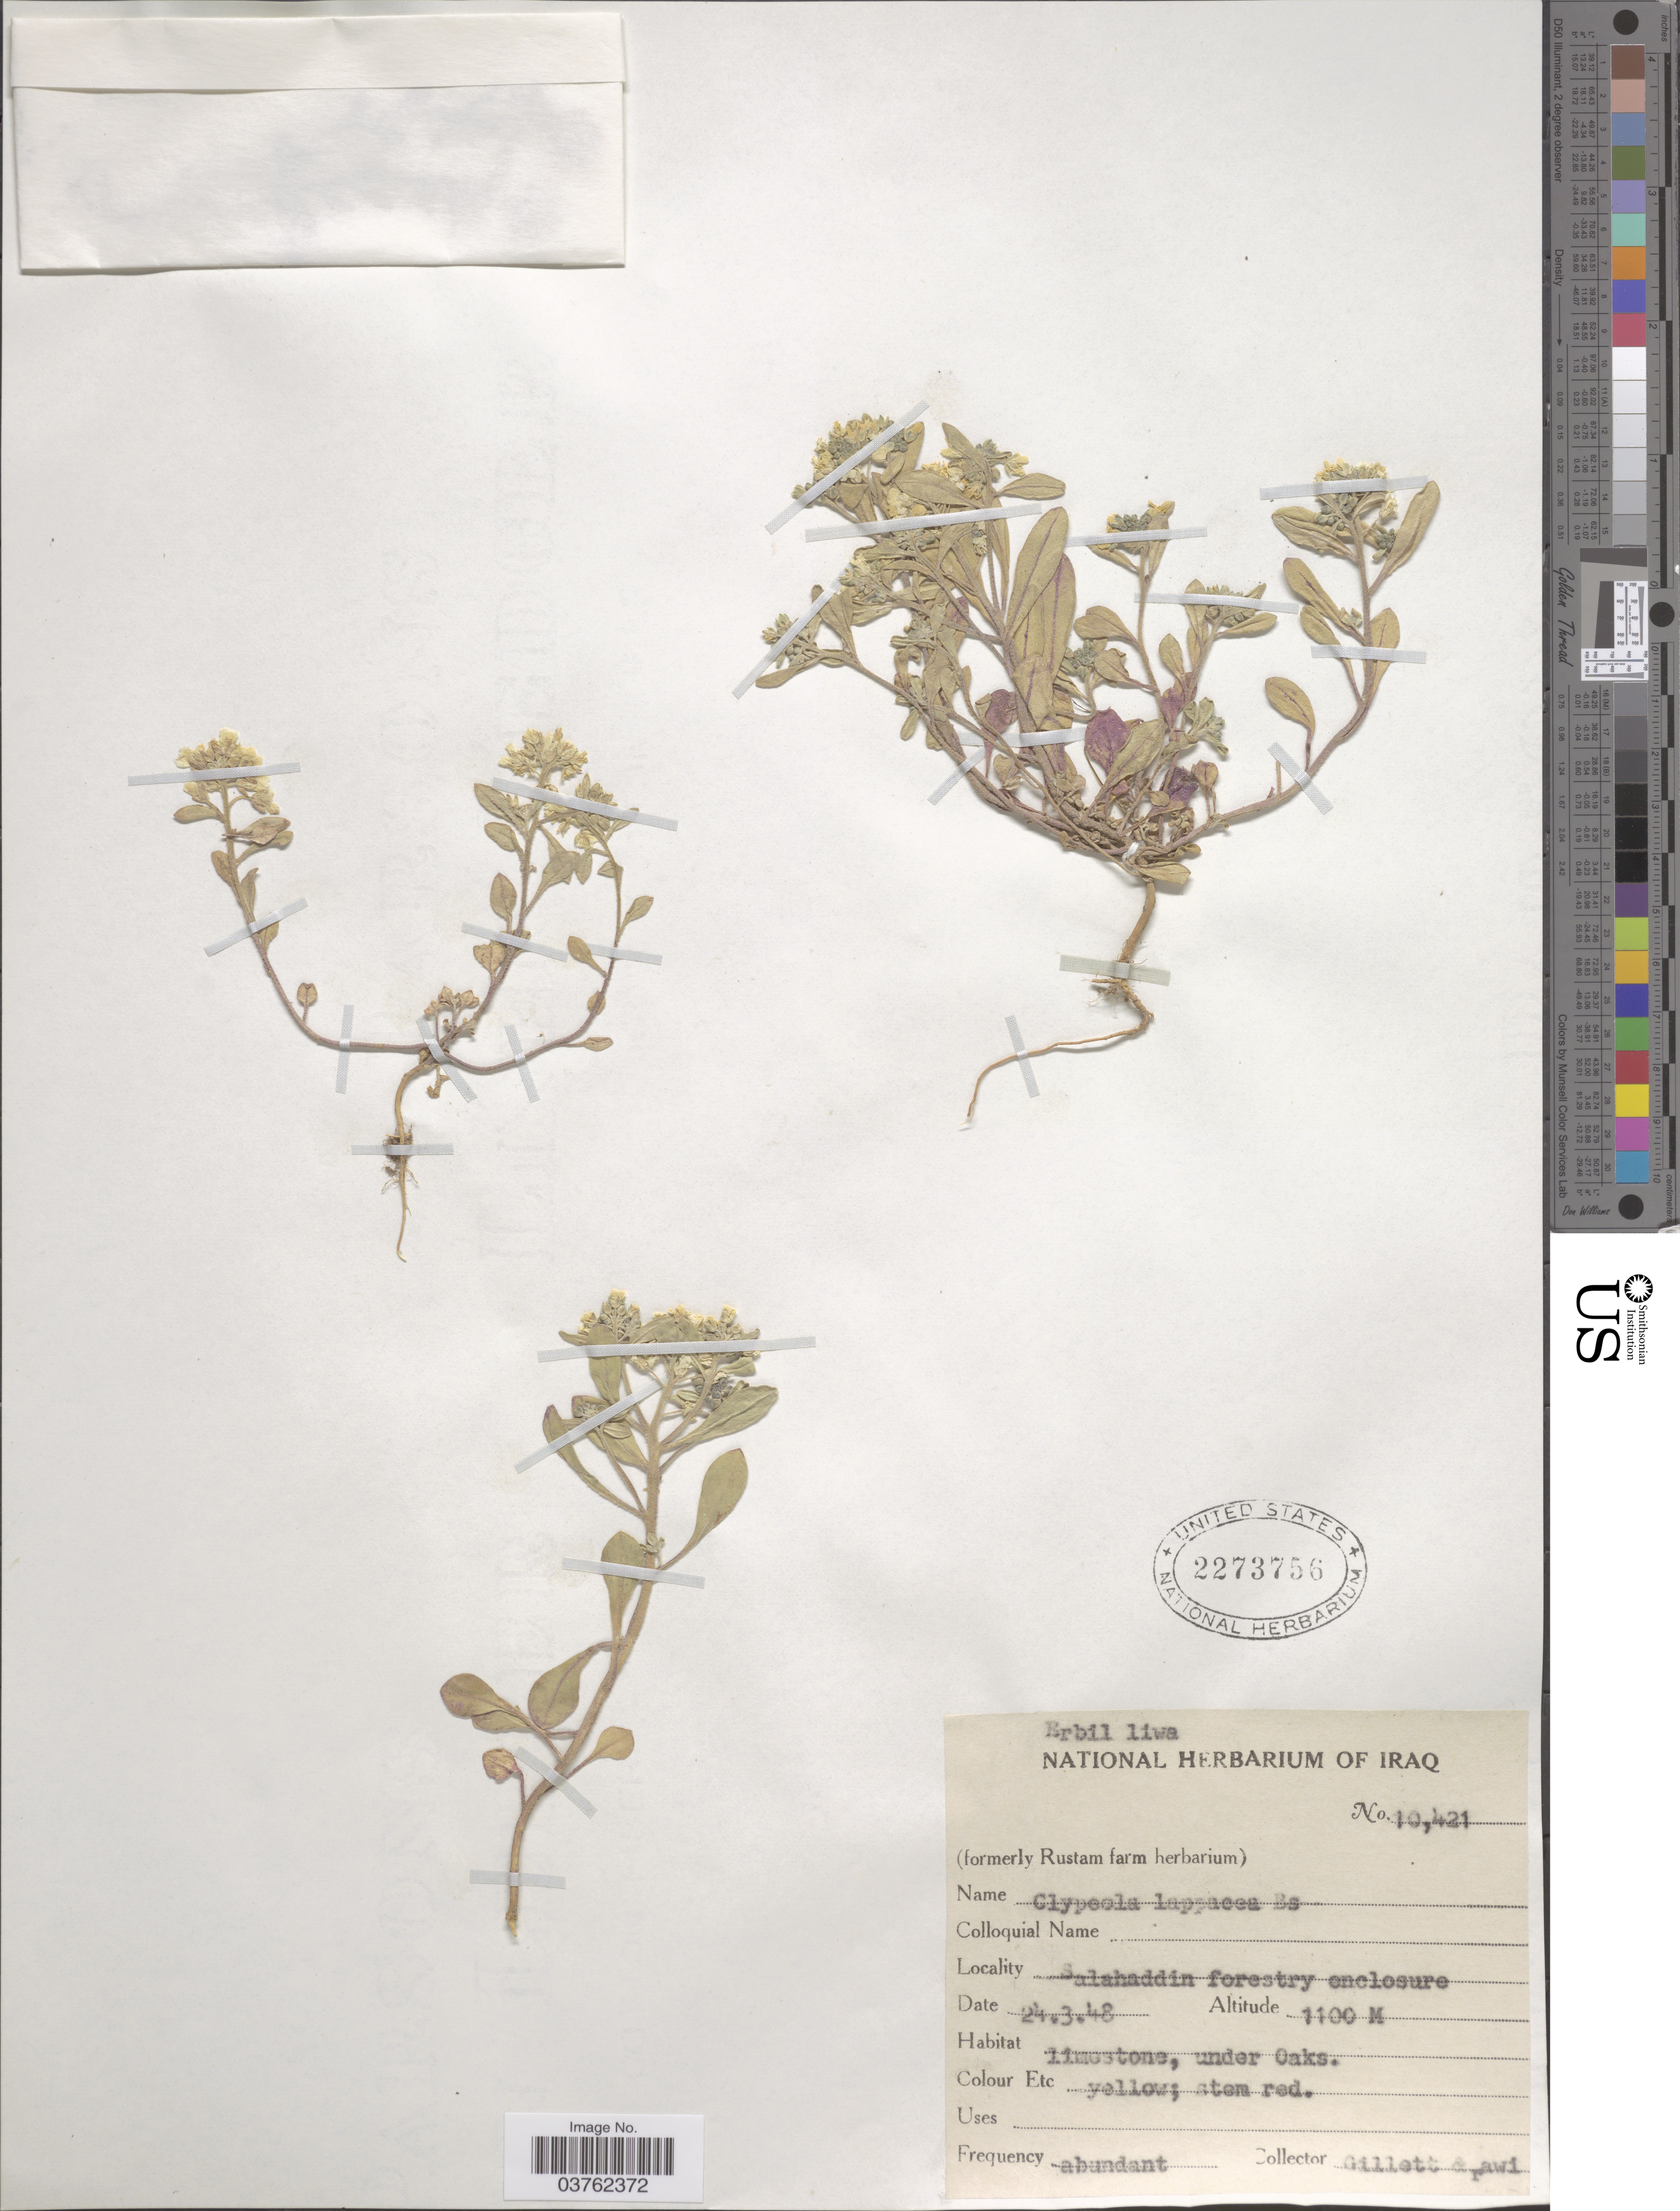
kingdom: Plantae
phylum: Tracheophyta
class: Magnoliopsida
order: Brassicales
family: Brassicaceae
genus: Clypeola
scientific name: Clypeola lappacea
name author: Boiss.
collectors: Gillett, -- & -. Rawi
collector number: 10421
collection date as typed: Transcribed d/m/y: 24/3/48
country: Iraq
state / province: Arbīl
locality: Erbil liwa. Salahaddin forestry enclosure.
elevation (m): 1100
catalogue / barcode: US 2273756